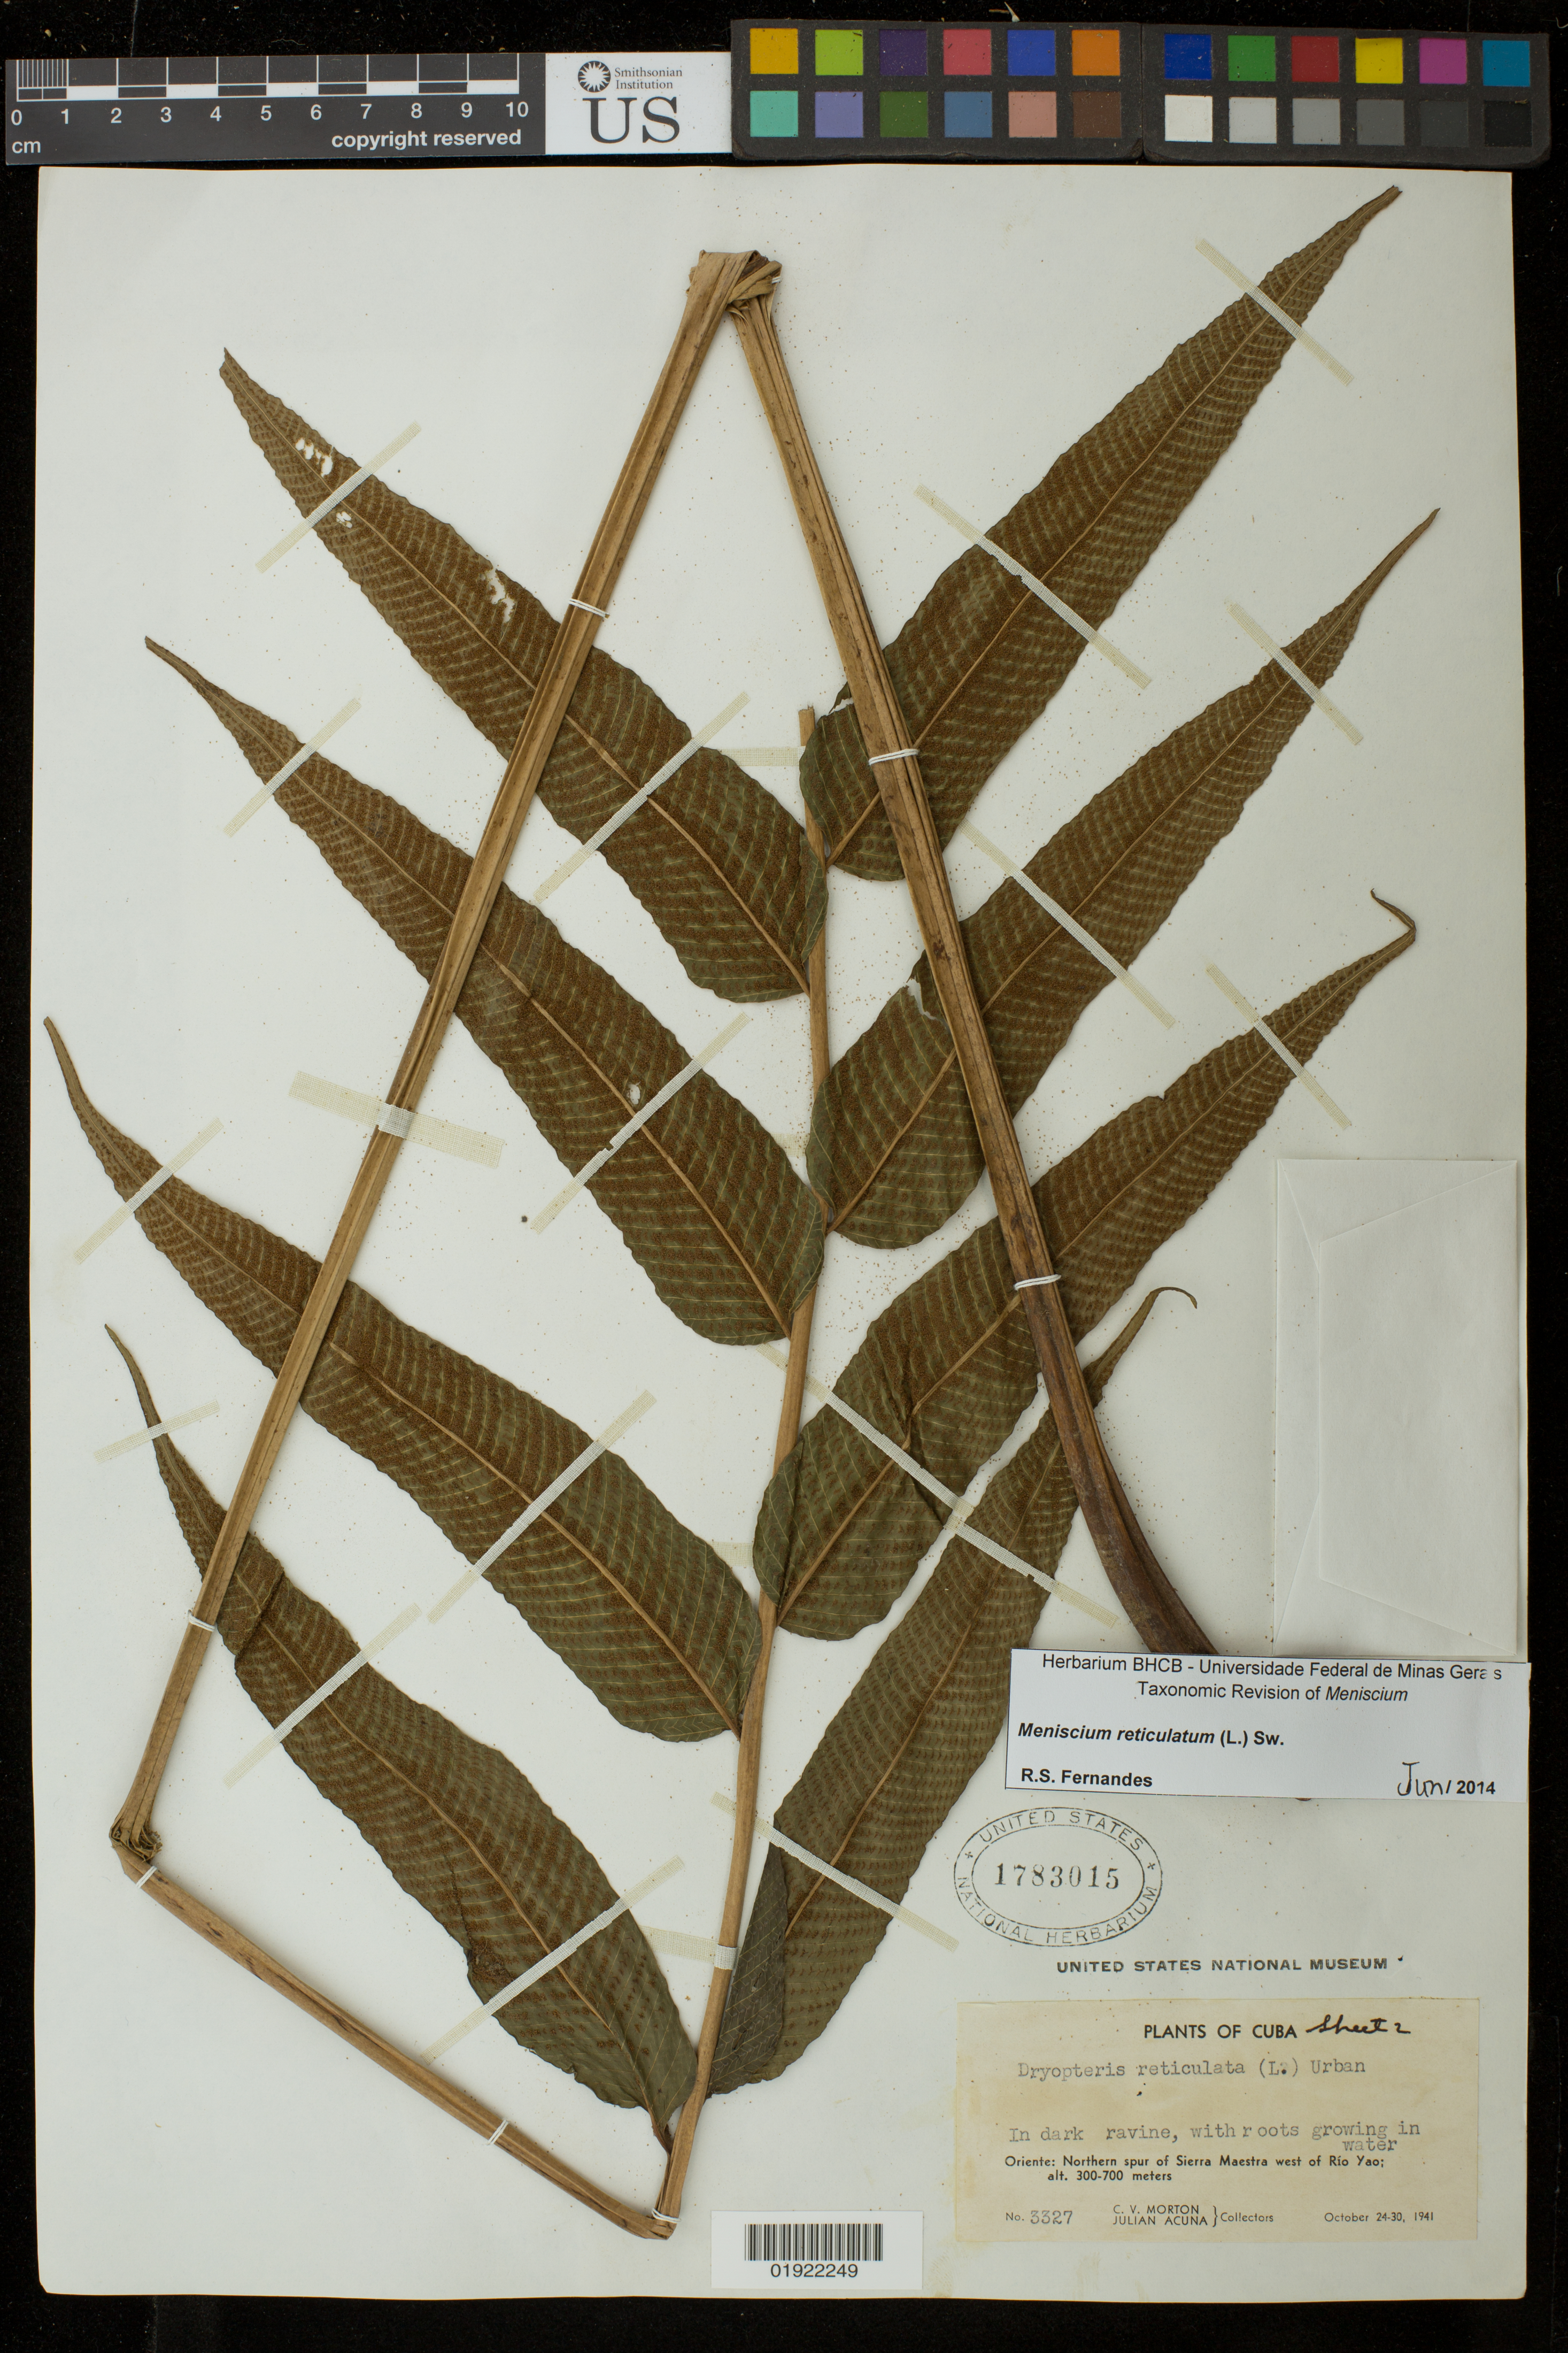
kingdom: Plantae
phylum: Tracheophyta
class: Polypodiopsida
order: Polypodiales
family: Thelypteridaceae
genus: Meniscium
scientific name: Meniscium reticulatum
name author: (L.) Sw.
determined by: Fernandes, R. S.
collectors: C. V. Morton & J. Acuña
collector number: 3327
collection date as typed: Oct. 24-30 1941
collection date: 1941-10-24/1941-10-30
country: Cuba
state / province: Oriente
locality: Northern spur of Sierra Maestra west of Rio Yao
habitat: in dark ravine, with roots growing in water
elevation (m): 300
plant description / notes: Sheet 2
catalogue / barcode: US 1783015